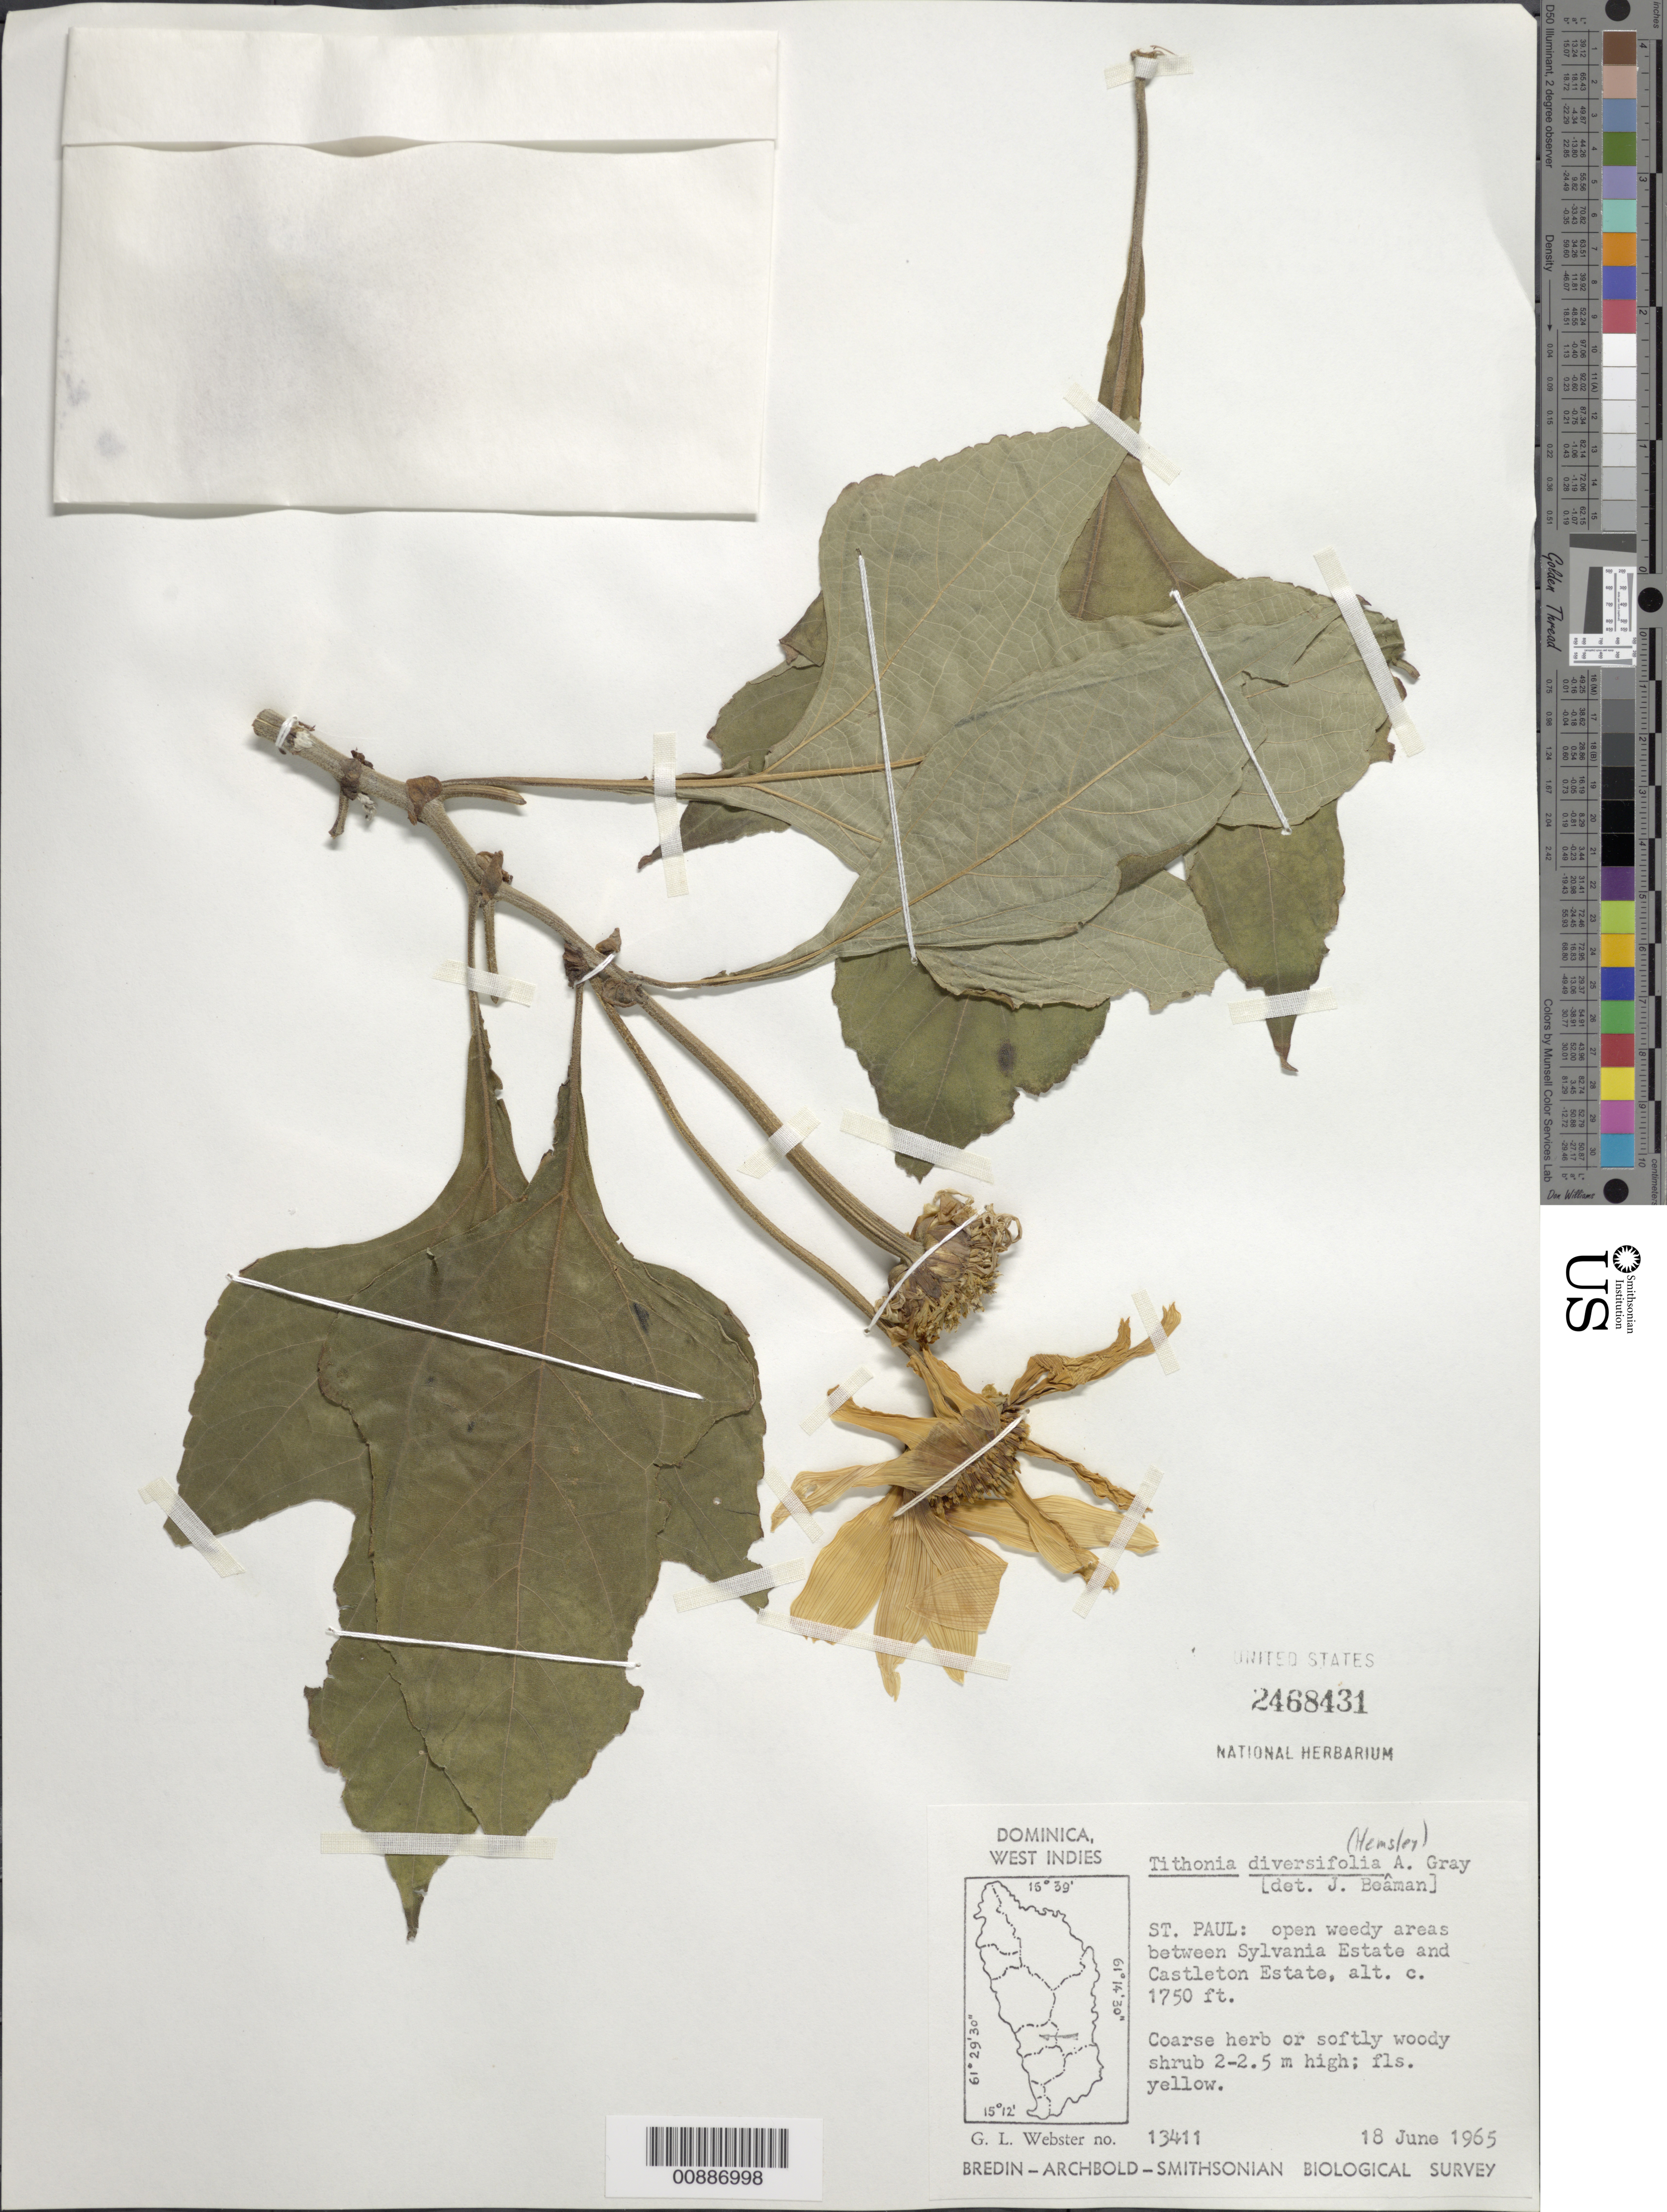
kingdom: Plantae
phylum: Tracheophyta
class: Magnoliopsida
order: Asterales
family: Asteraceae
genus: Tithonia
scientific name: Tithonia diversifolia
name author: (Hemsl.) A. Gray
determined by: Beaman, J. H., Curator (MSC), Michigan State University (UNITED STATES)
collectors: G. L. Webster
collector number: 13411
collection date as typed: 18 Jun 1965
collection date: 1965-06-18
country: Dominica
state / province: St. Paul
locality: Areas between Sylvania Estate and Castleton Estate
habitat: Open weedy areas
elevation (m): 524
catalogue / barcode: US 2468431